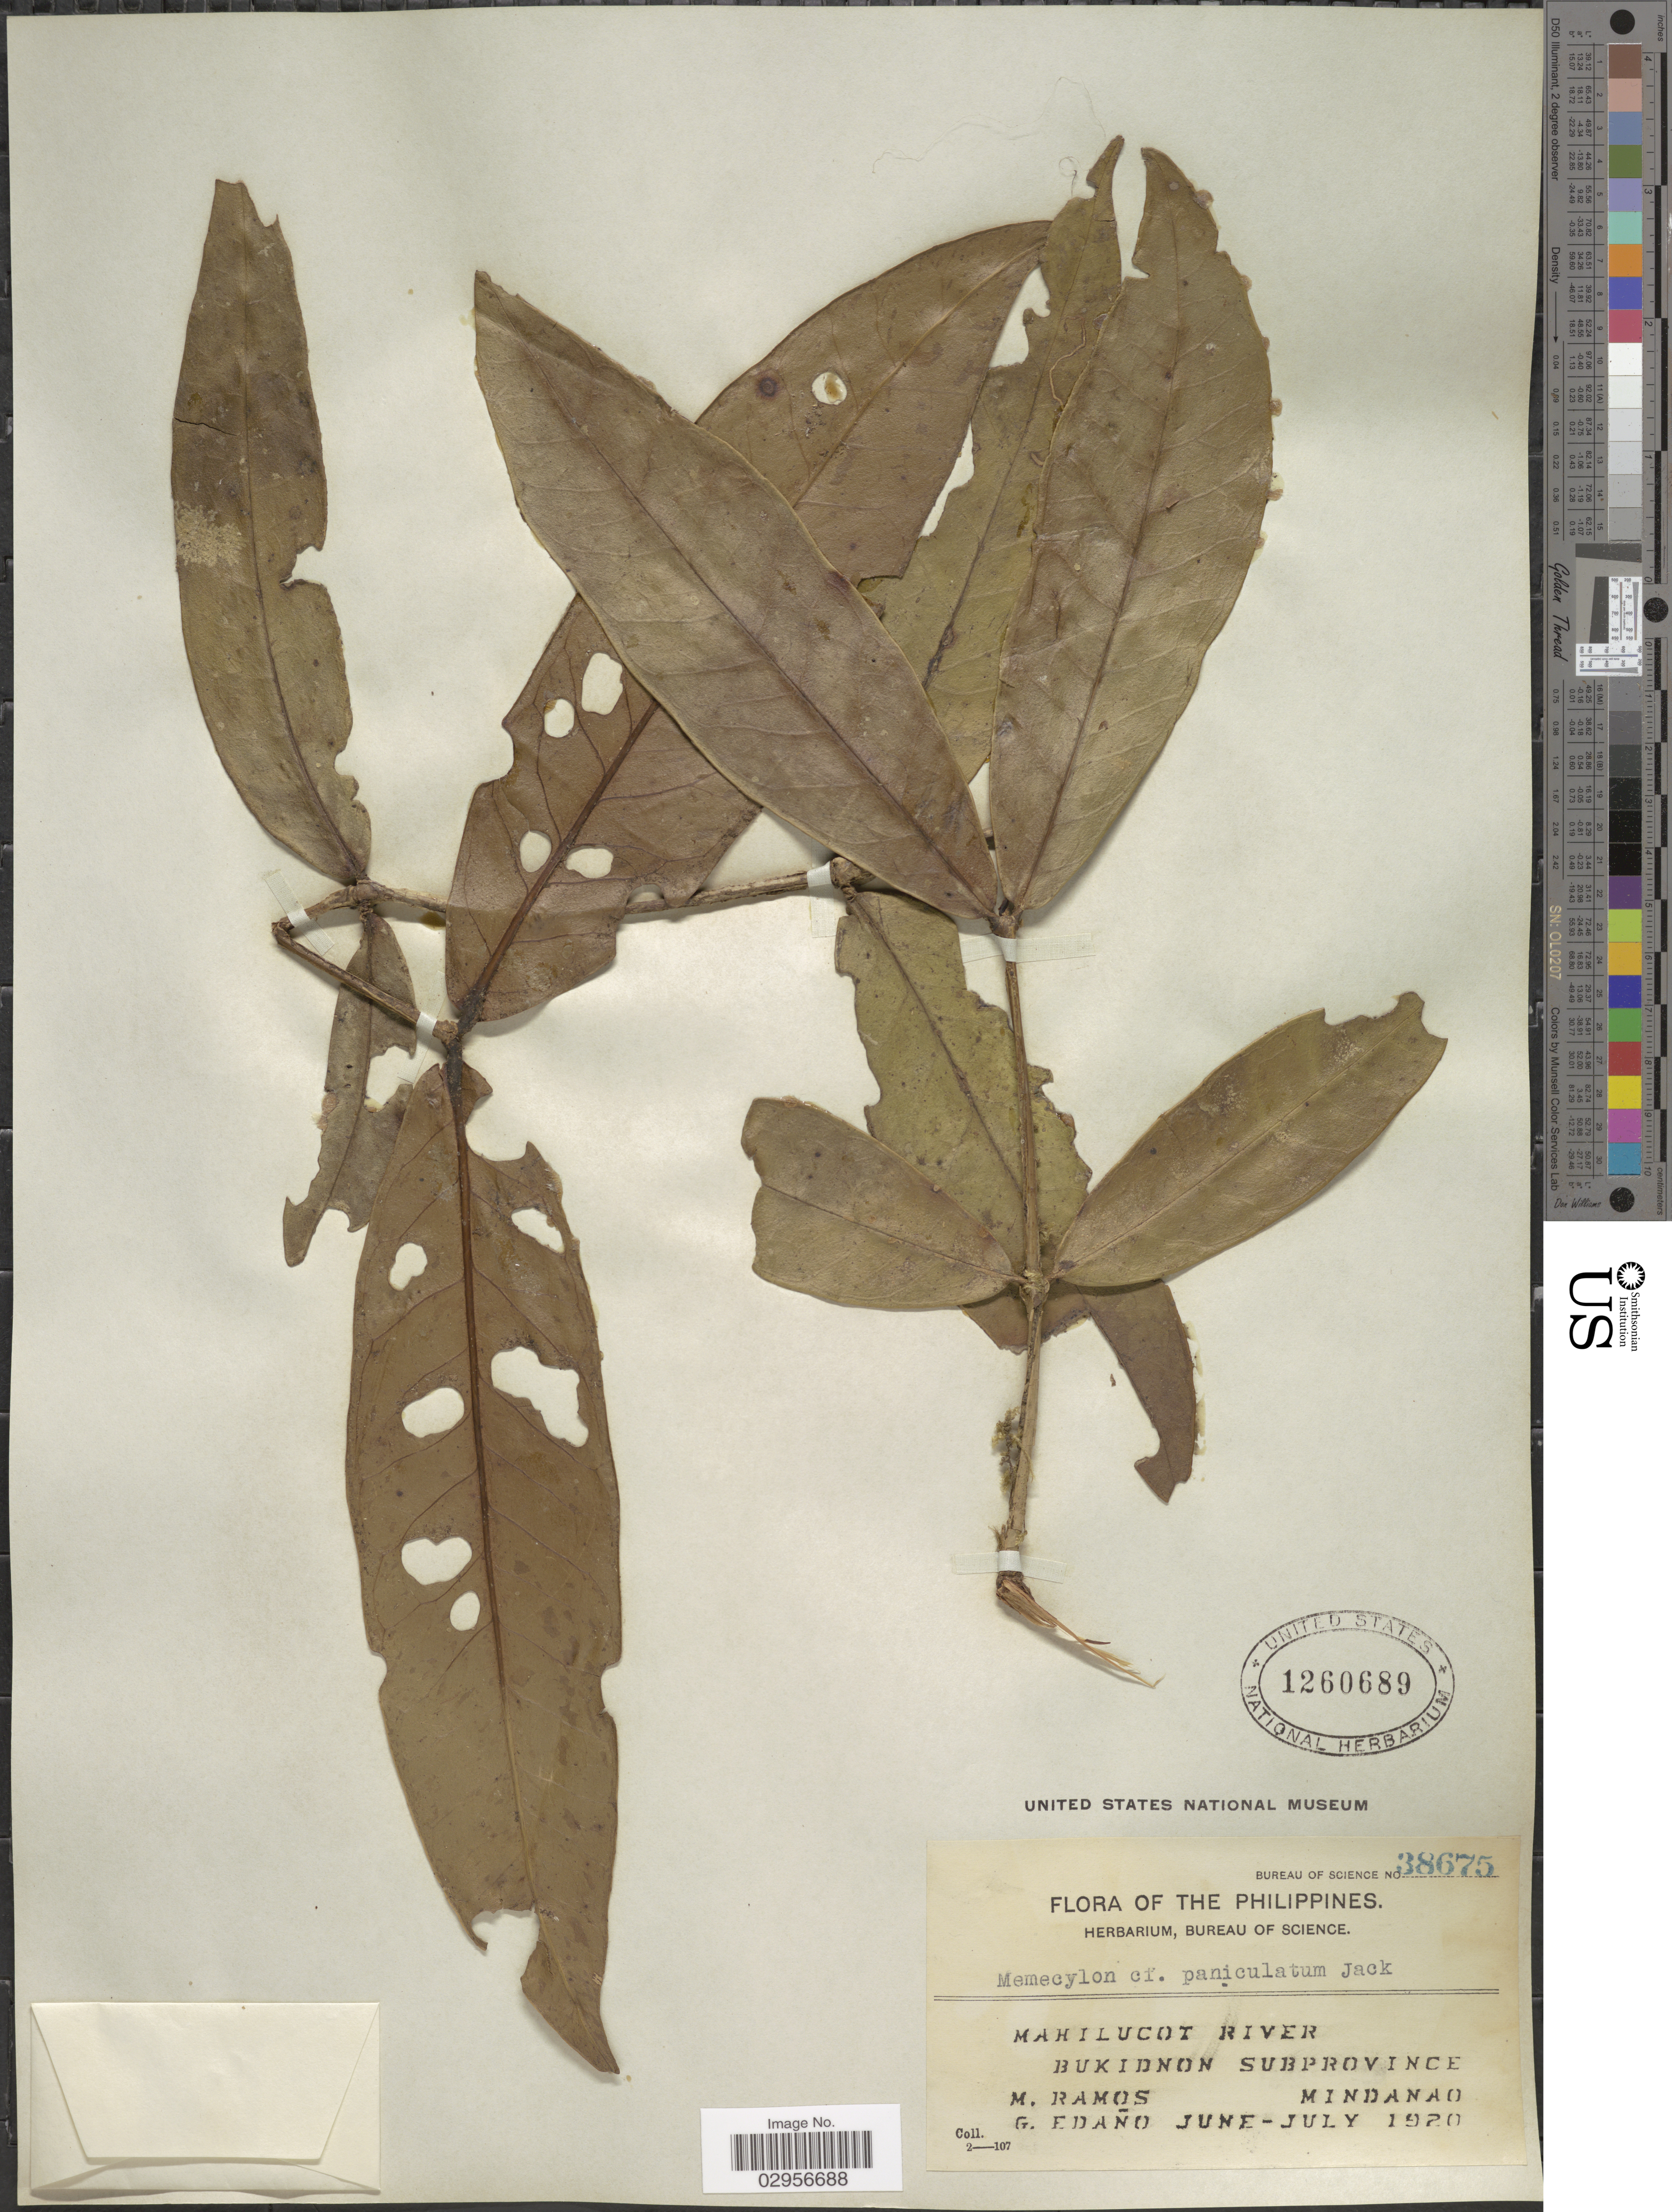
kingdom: Plantae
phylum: Tracheophyta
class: Magnoliopsida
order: Myrtales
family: Melastomataceae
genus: Memecylon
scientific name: Memecylon paniculatum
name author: Jack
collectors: M. Ramos & G. Edaño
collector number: Bureau of Science 38675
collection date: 1920-06/1920-07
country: Philippines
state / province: Northern Mindanao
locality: Mahilucot River, Bukidnon Subprovince, Mindanao.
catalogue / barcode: US 1260689